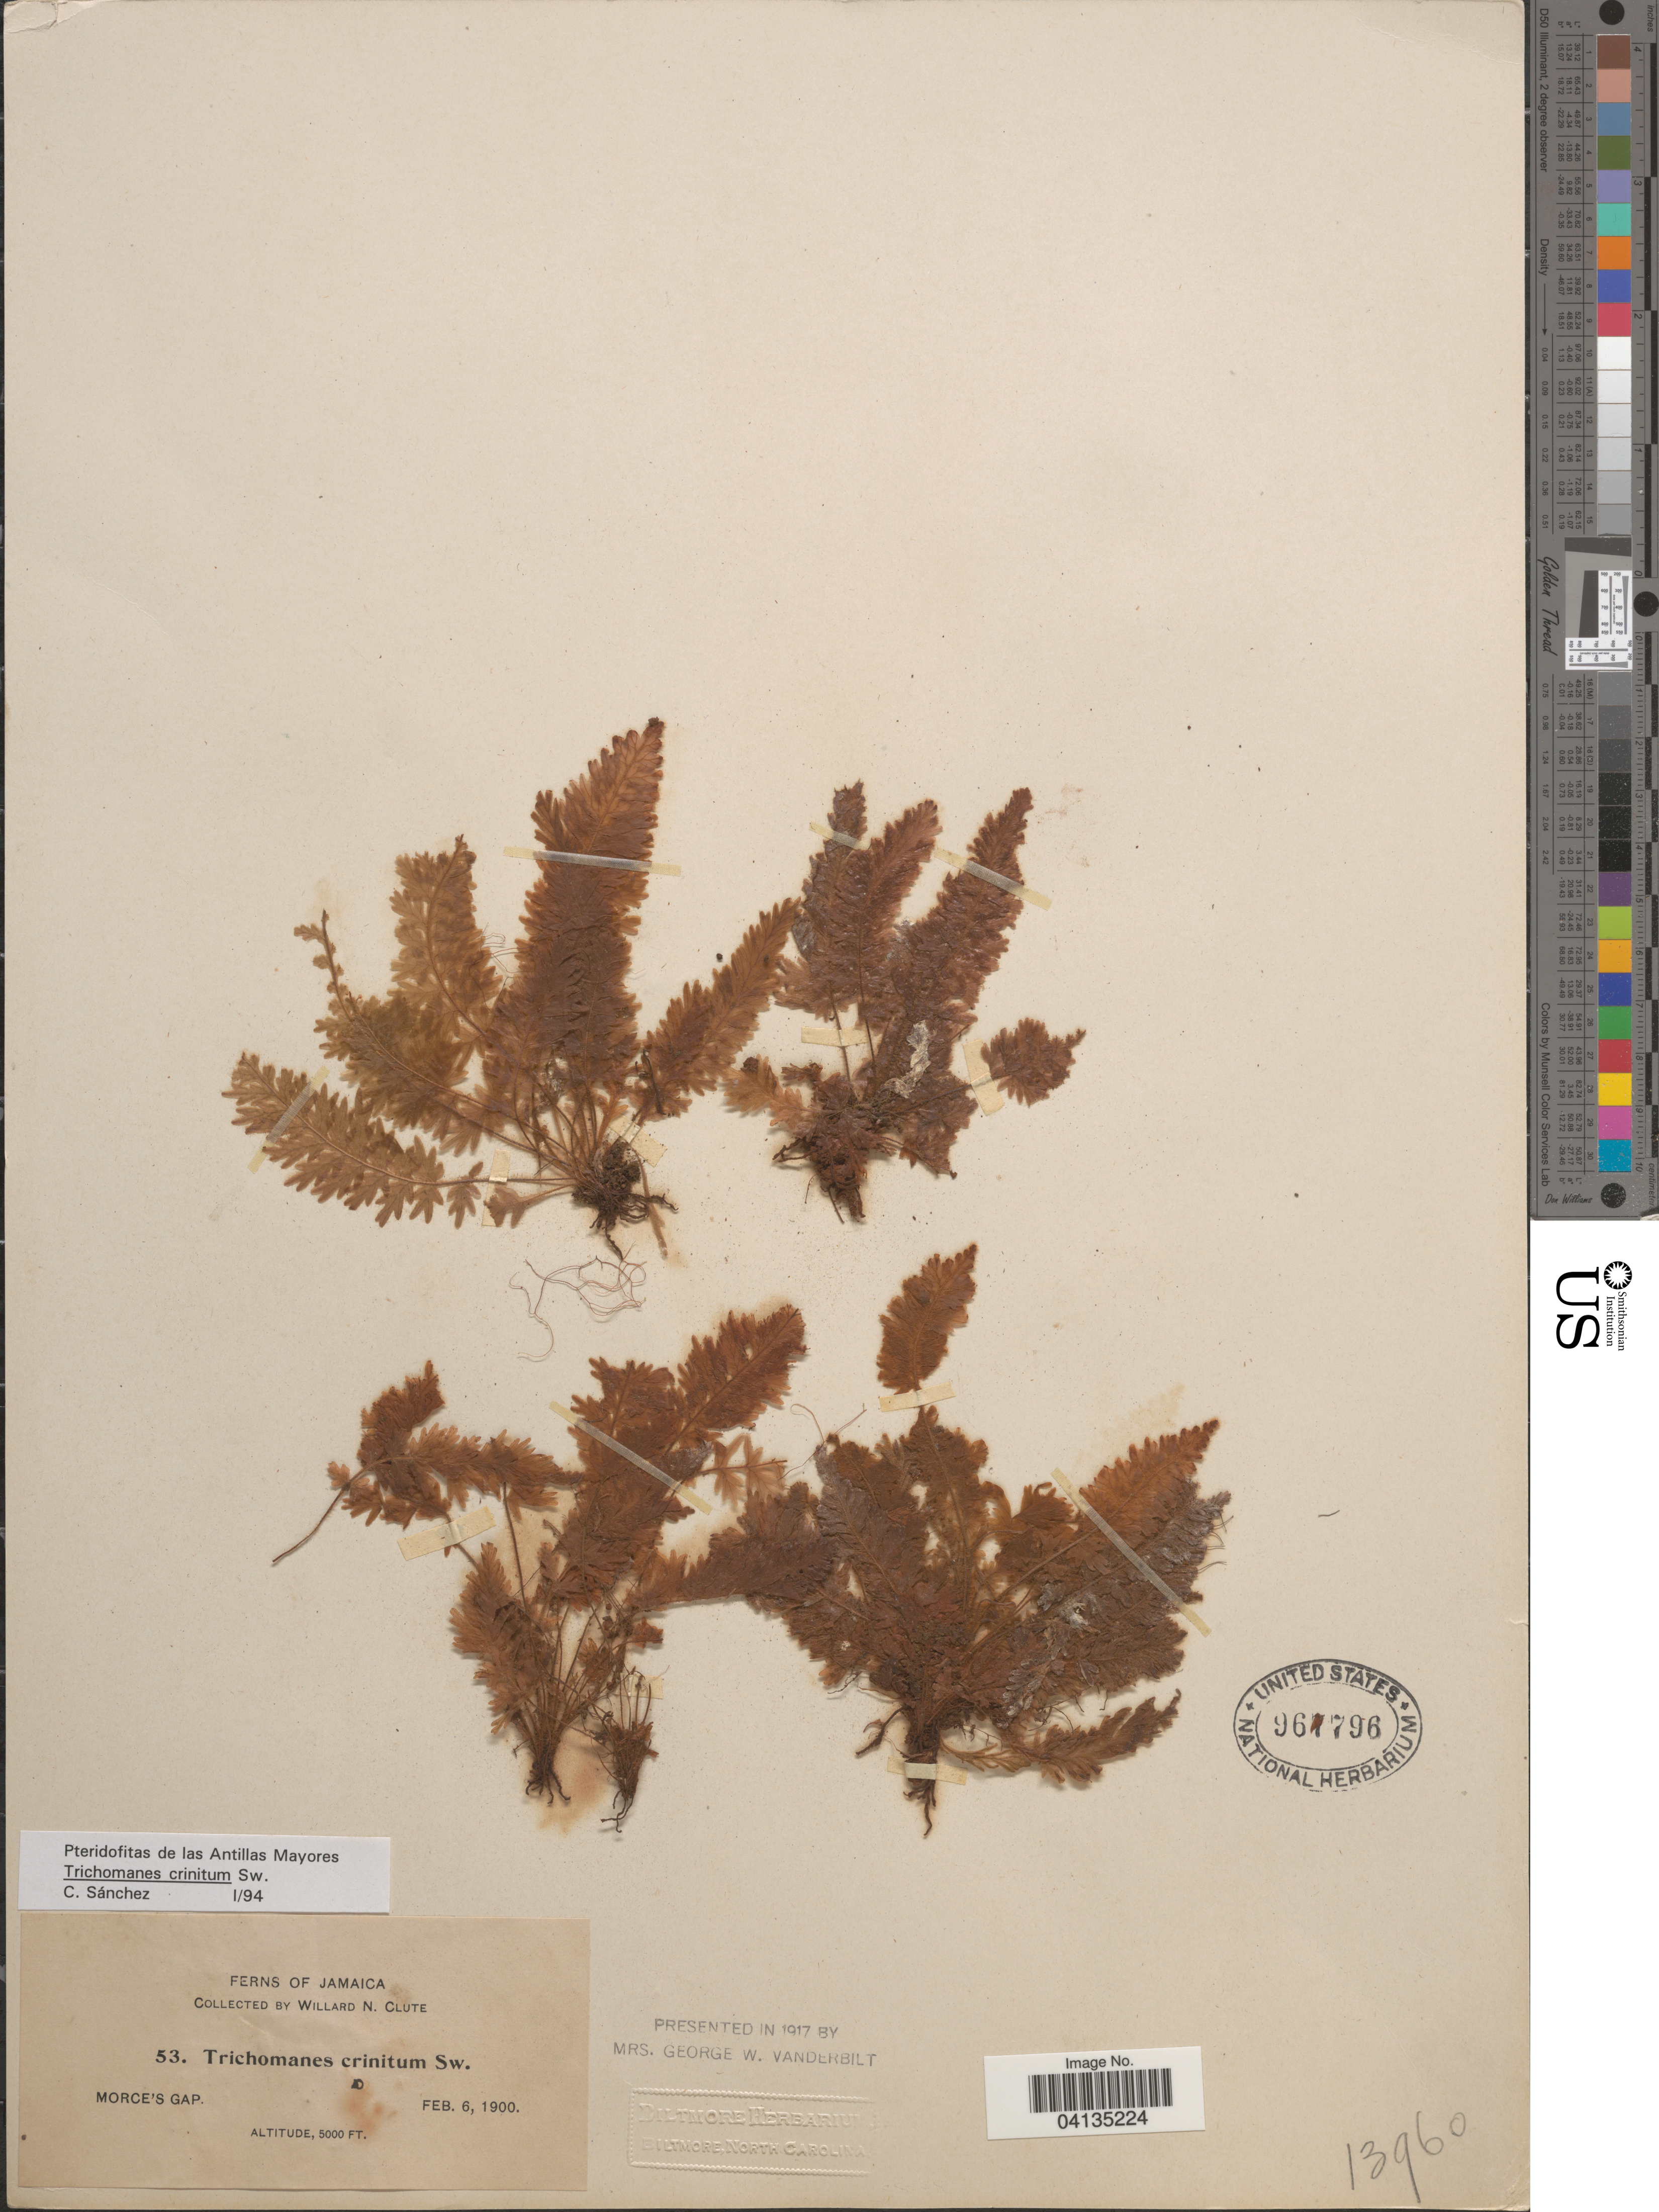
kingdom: Plantae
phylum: Tracheophyta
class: Polypodiopsida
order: Hymenophyllales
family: Hymenophyllaceae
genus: Trichomanes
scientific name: Trichomanes crinitum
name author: Sw.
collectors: W. N. Clute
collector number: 53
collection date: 1900-02-06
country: Jamaica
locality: Morce's Gap.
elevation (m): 1524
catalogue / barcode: US 967796